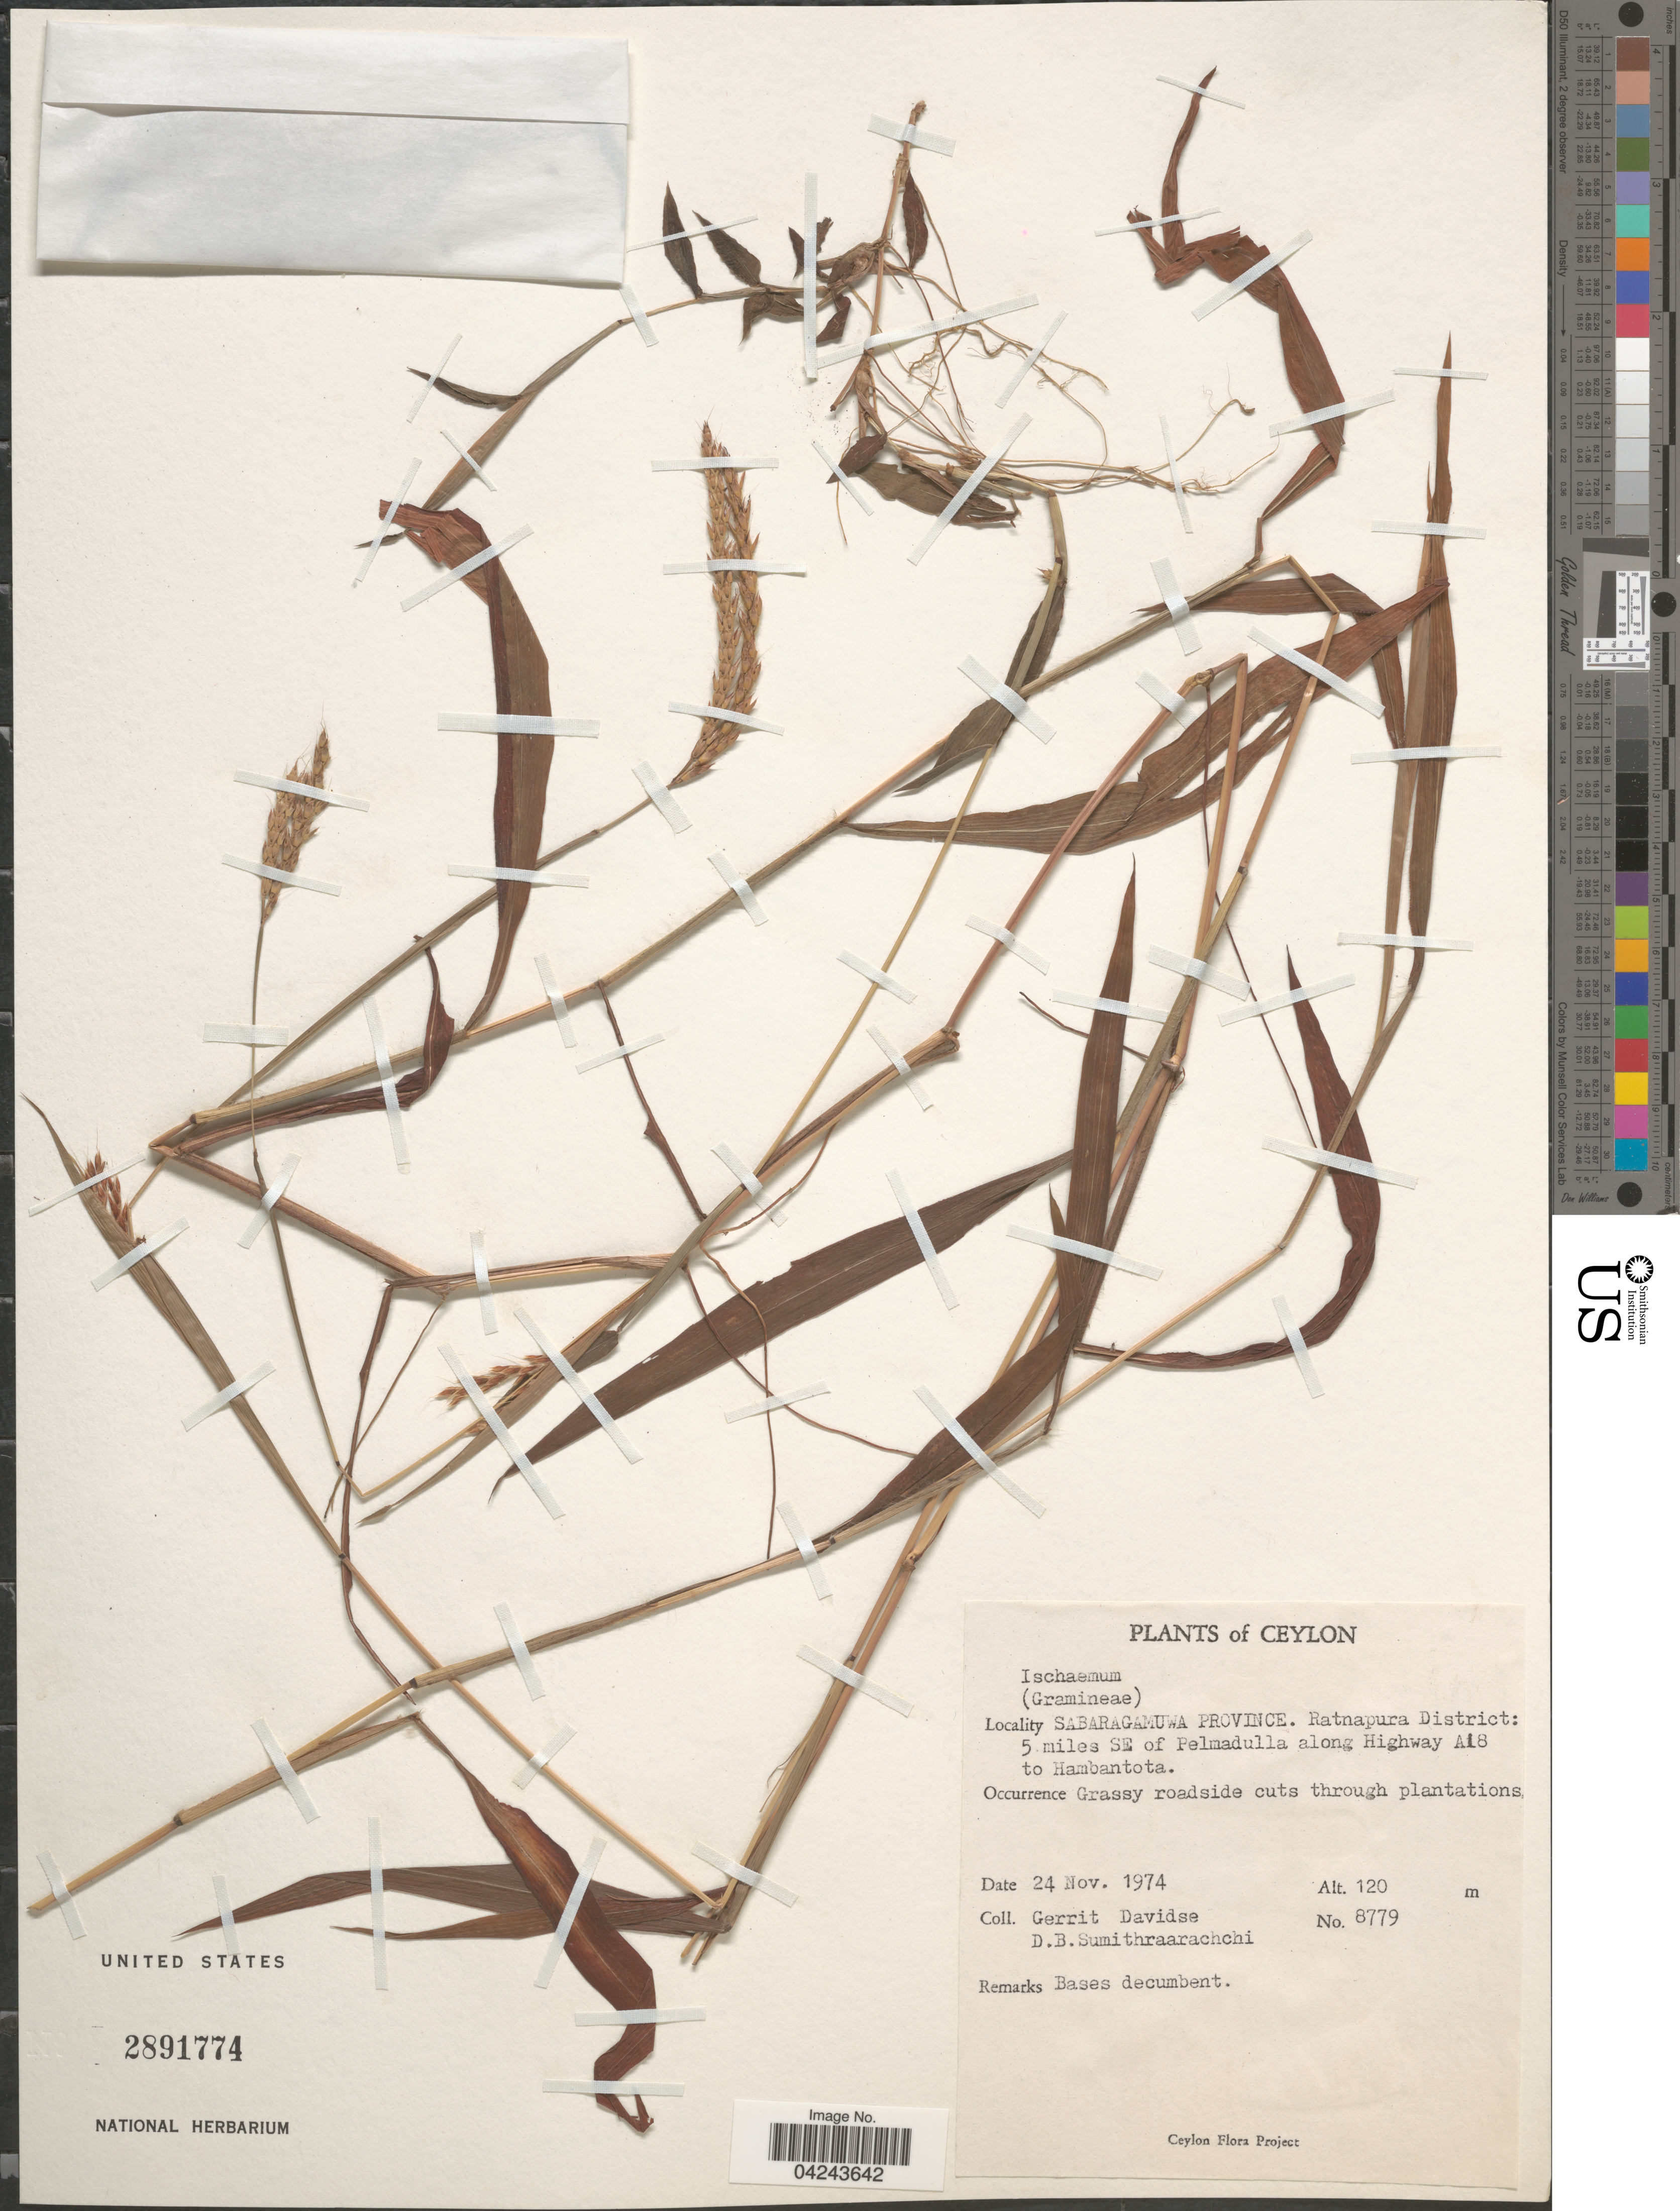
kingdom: Plantae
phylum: Tracheophyta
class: Liliopsida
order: Poales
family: Poaceae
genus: Ischaemum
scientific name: Ischaemum sp.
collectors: G. Davidse & D. B. Sumithraarachchi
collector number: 8779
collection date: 1974-11-24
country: Sri Lanka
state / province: Sabaragamuwa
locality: Ceylon. Ratnapura District: 5 miles SE of Pelmadulla along Highway Al8 [interpreted] to Hambantota.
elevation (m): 120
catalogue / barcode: US 2891774